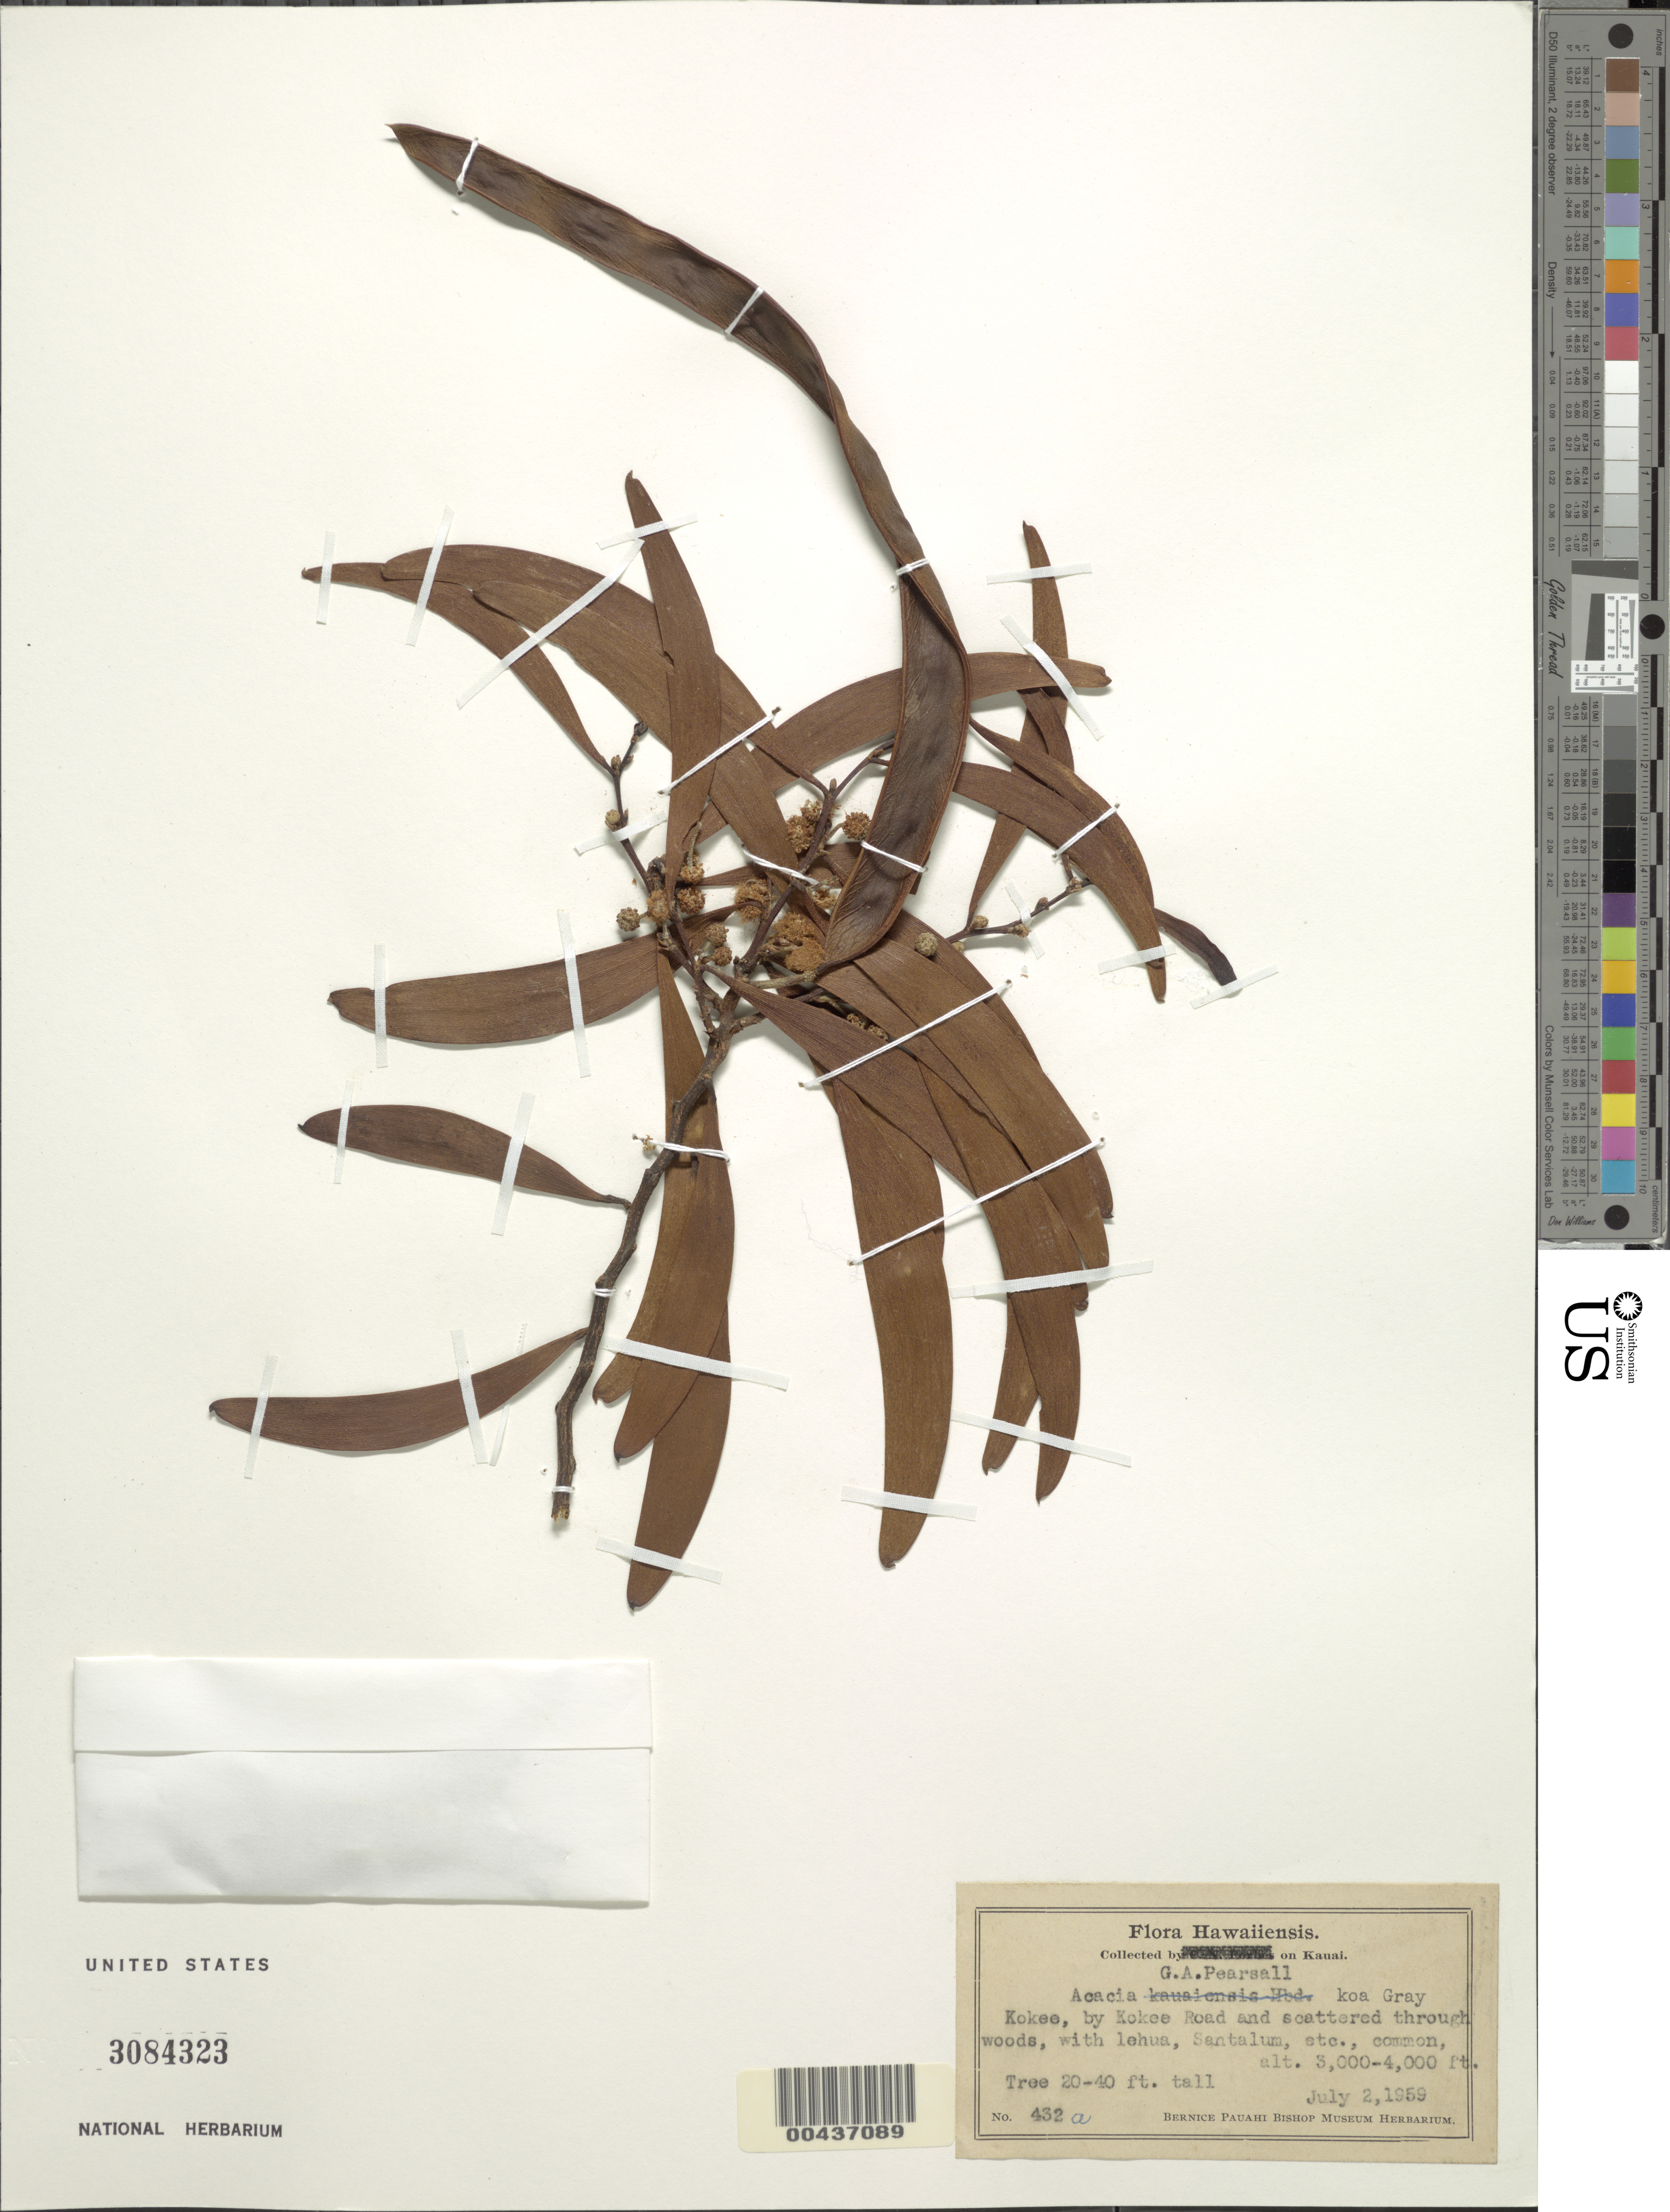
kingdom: Plantae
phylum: Tracheophyta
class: Magnoliopsida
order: Fabales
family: Fabaceae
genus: Acacia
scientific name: Acacia koa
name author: A. Gray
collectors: G. Pearsall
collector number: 432a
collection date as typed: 2 Jul 1959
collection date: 1959-07-02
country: United States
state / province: Hawaii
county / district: Honolulu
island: Oahu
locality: Kokee, by Kokee Road and scattered through woods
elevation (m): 914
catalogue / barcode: US 3084323